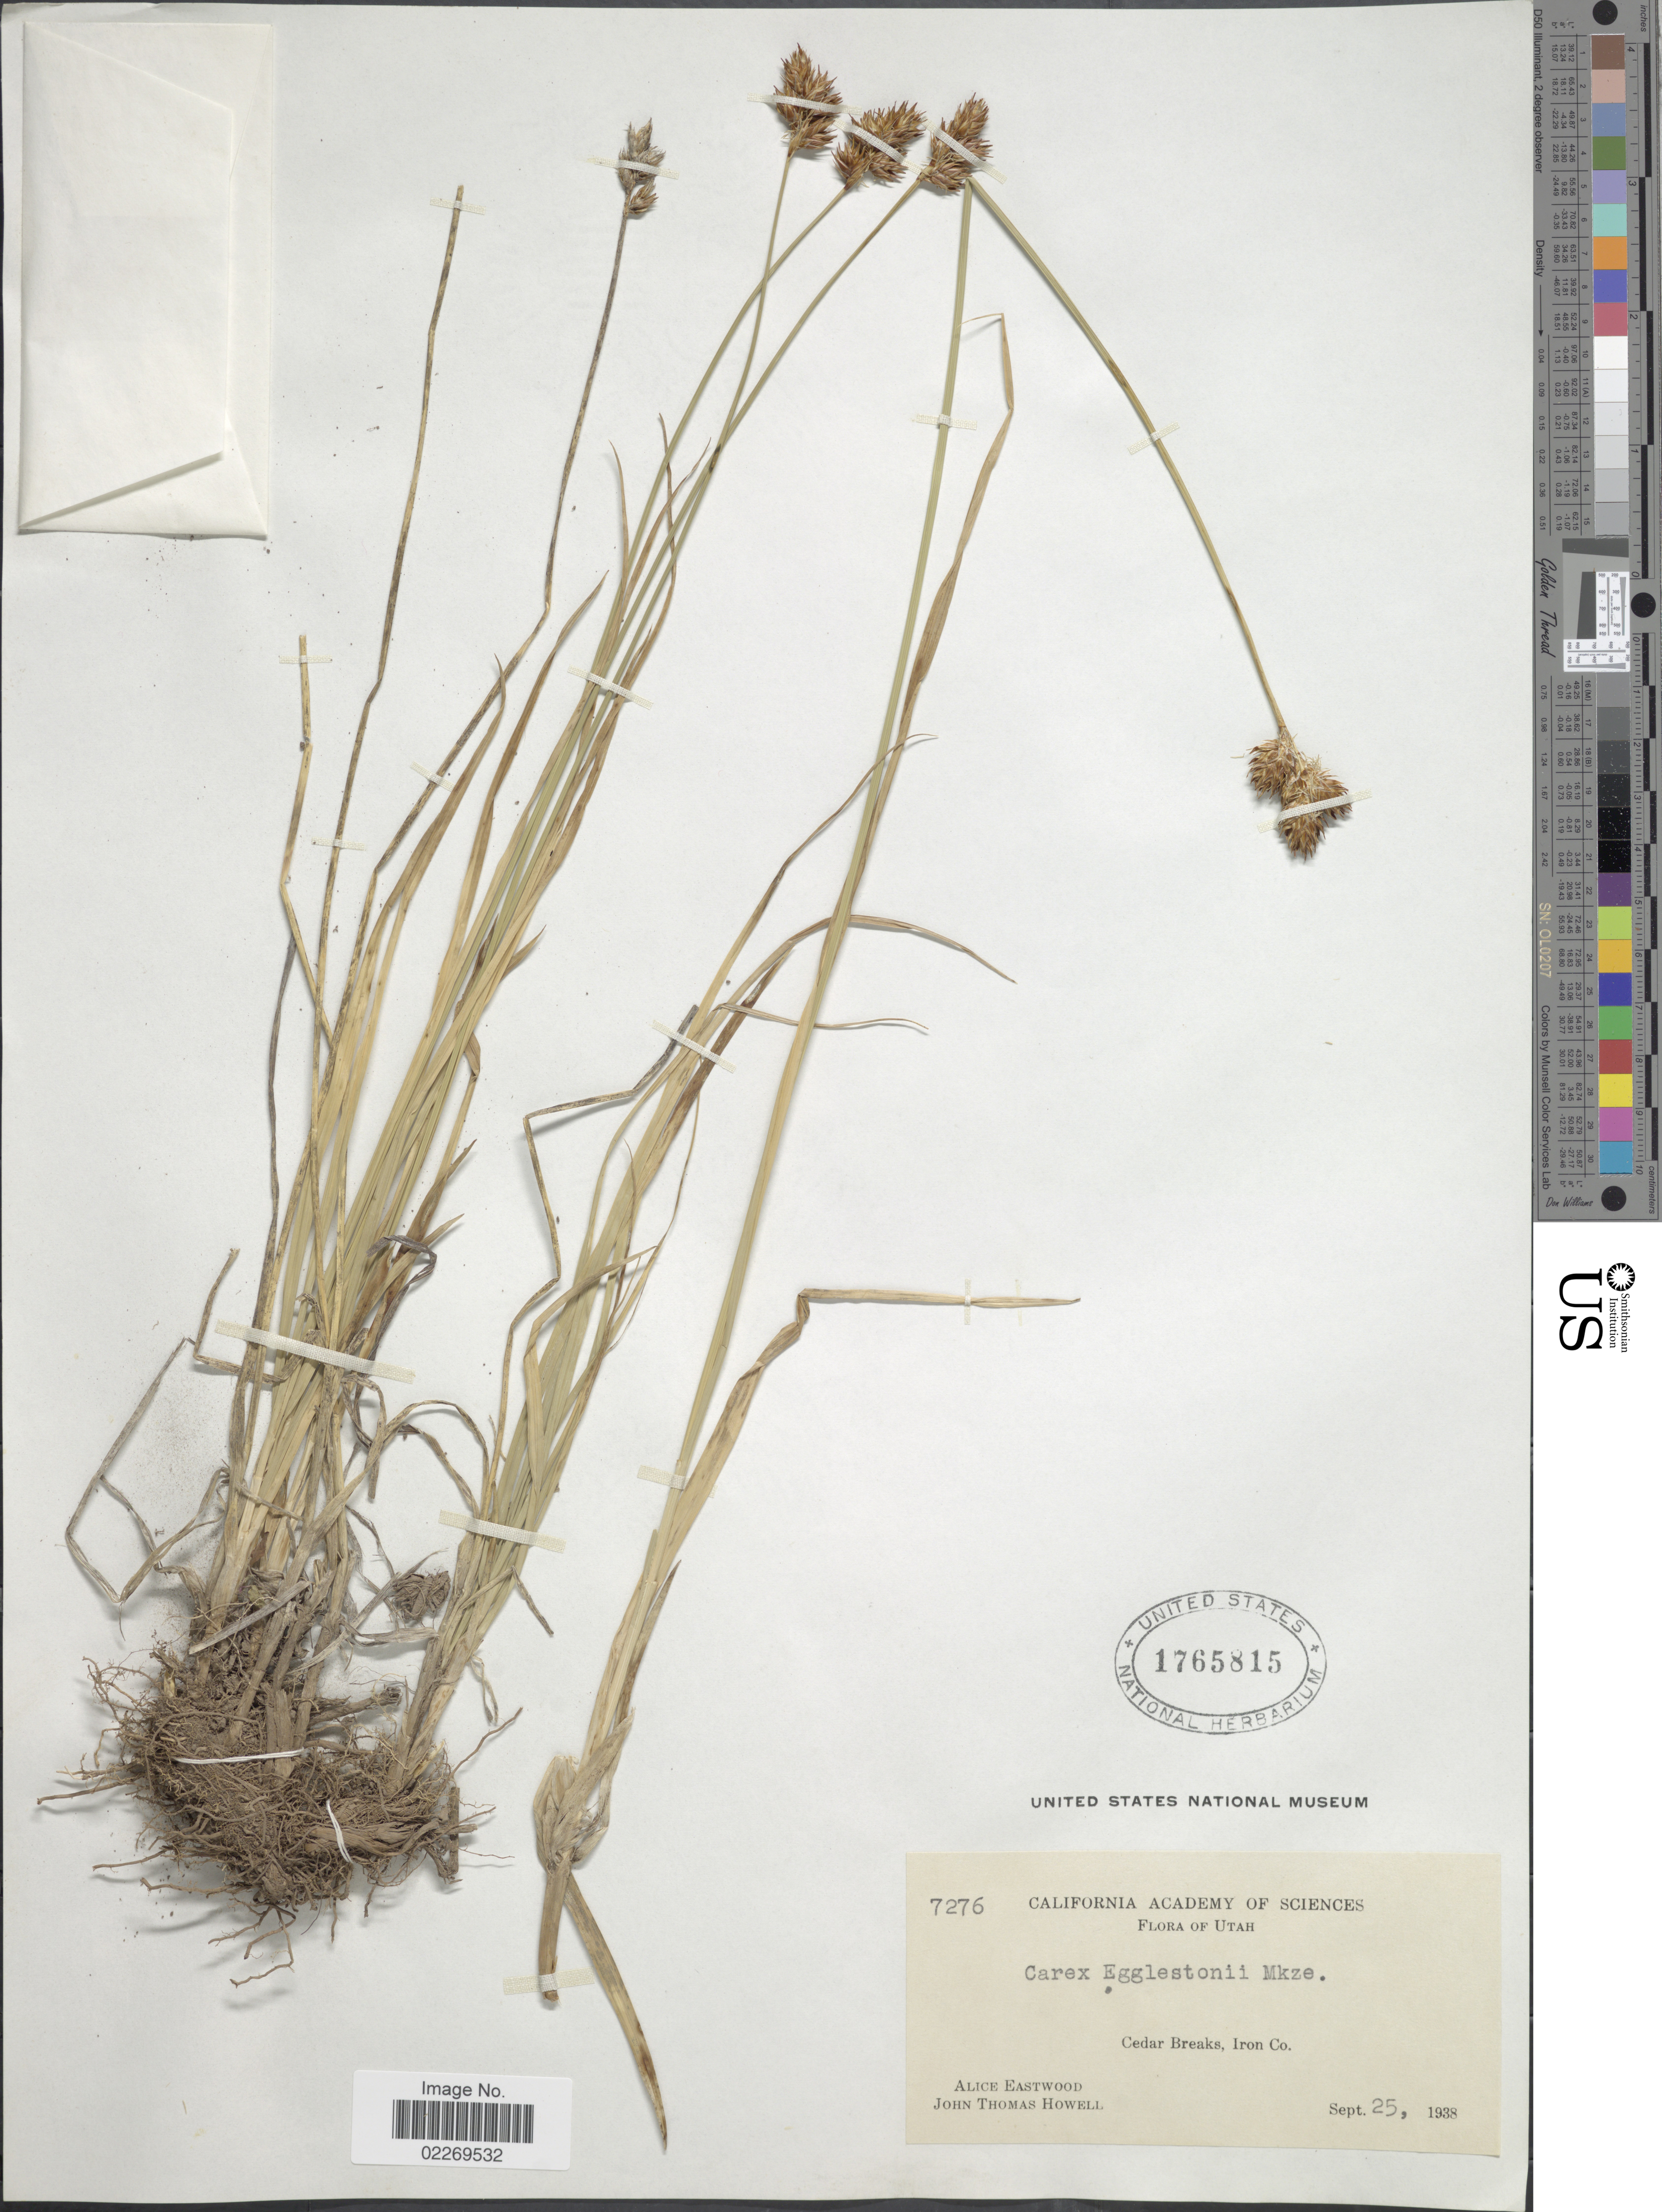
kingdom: Plantae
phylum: Tracheophyta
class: Liliopsida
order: Poales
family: Cyperaceae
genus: Carex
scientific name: Carex egglestonii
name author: Mack.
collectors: A. Eastwood & J. T. Howell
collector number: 7276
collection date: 1938-09-25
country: United States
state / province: Utah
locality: Cedar Breaks, Iron Co.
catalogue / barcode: US 1765815